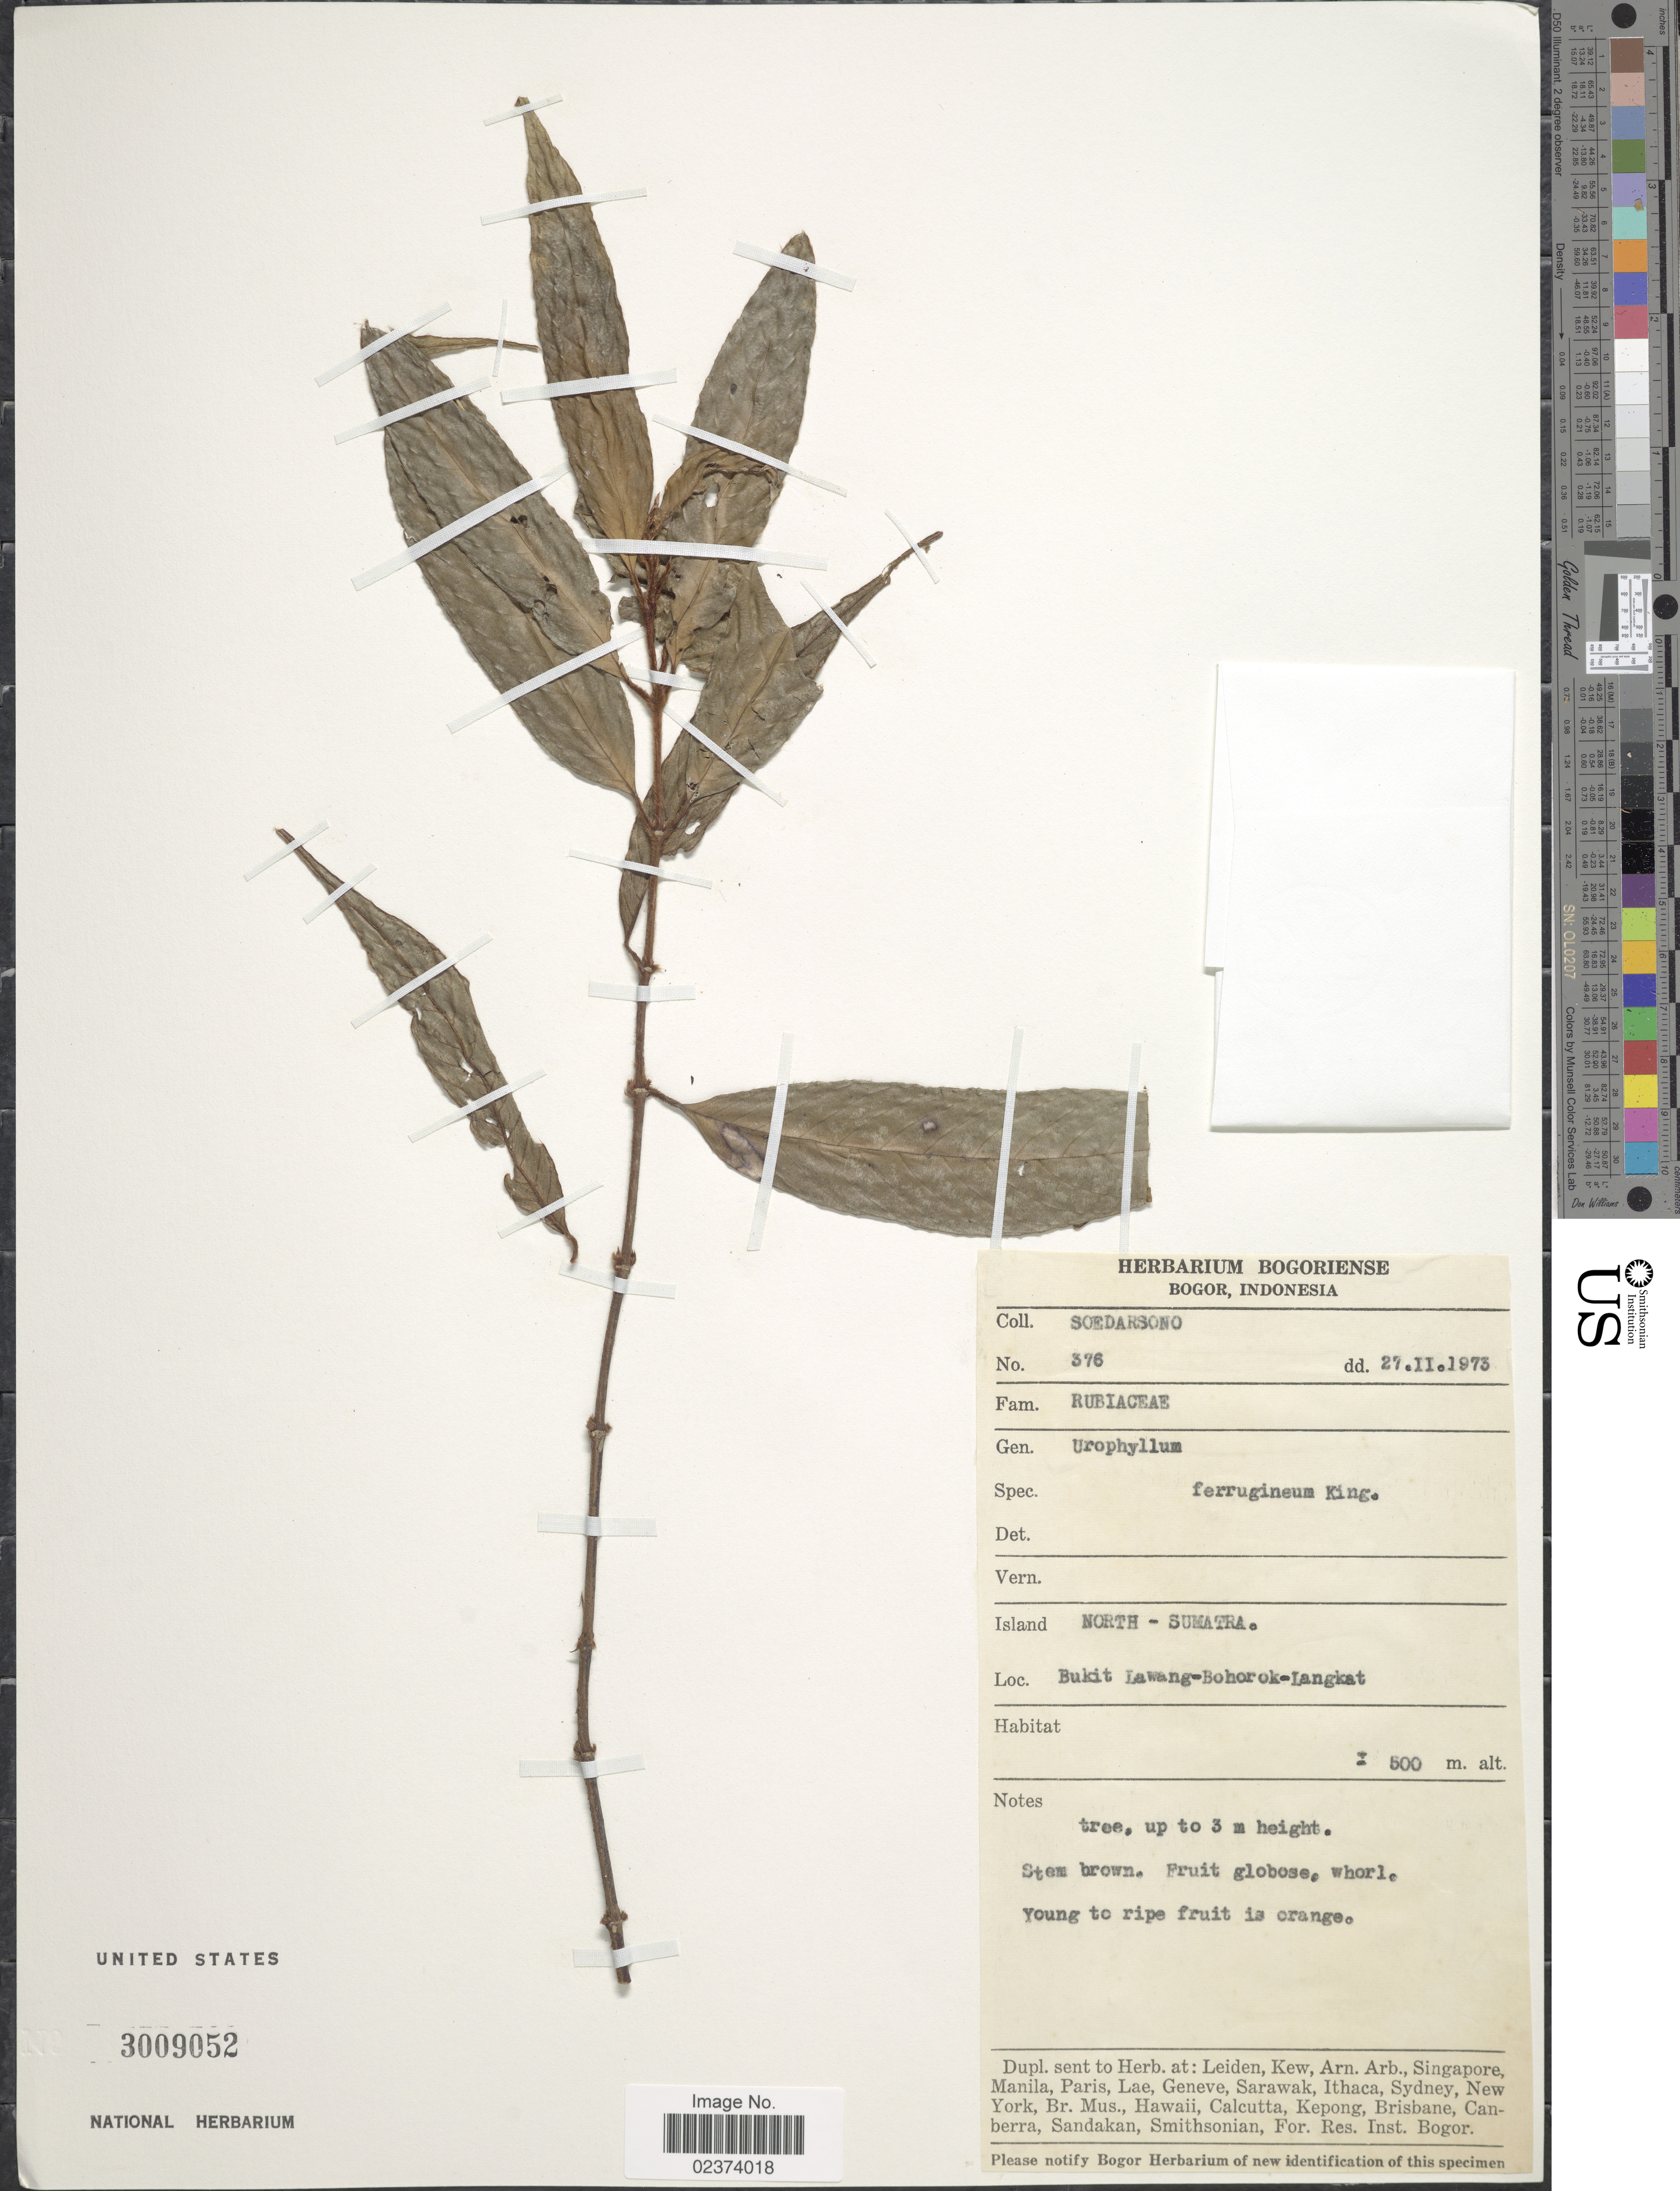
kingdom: Plantae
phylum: Tracheophyta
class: Magnoliopsida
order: Gentianales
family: Rubiaceae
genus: Urophyllum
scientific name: Urophyllum ferrugineum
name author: King & Gamble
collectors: Soedarsono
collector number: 376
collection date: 1973-02-27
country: Indonesia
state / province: Sumatra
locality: North Sumatra, Bukit Lawang-Bohorok-Langkat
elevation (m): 500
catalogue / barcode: US 3009052